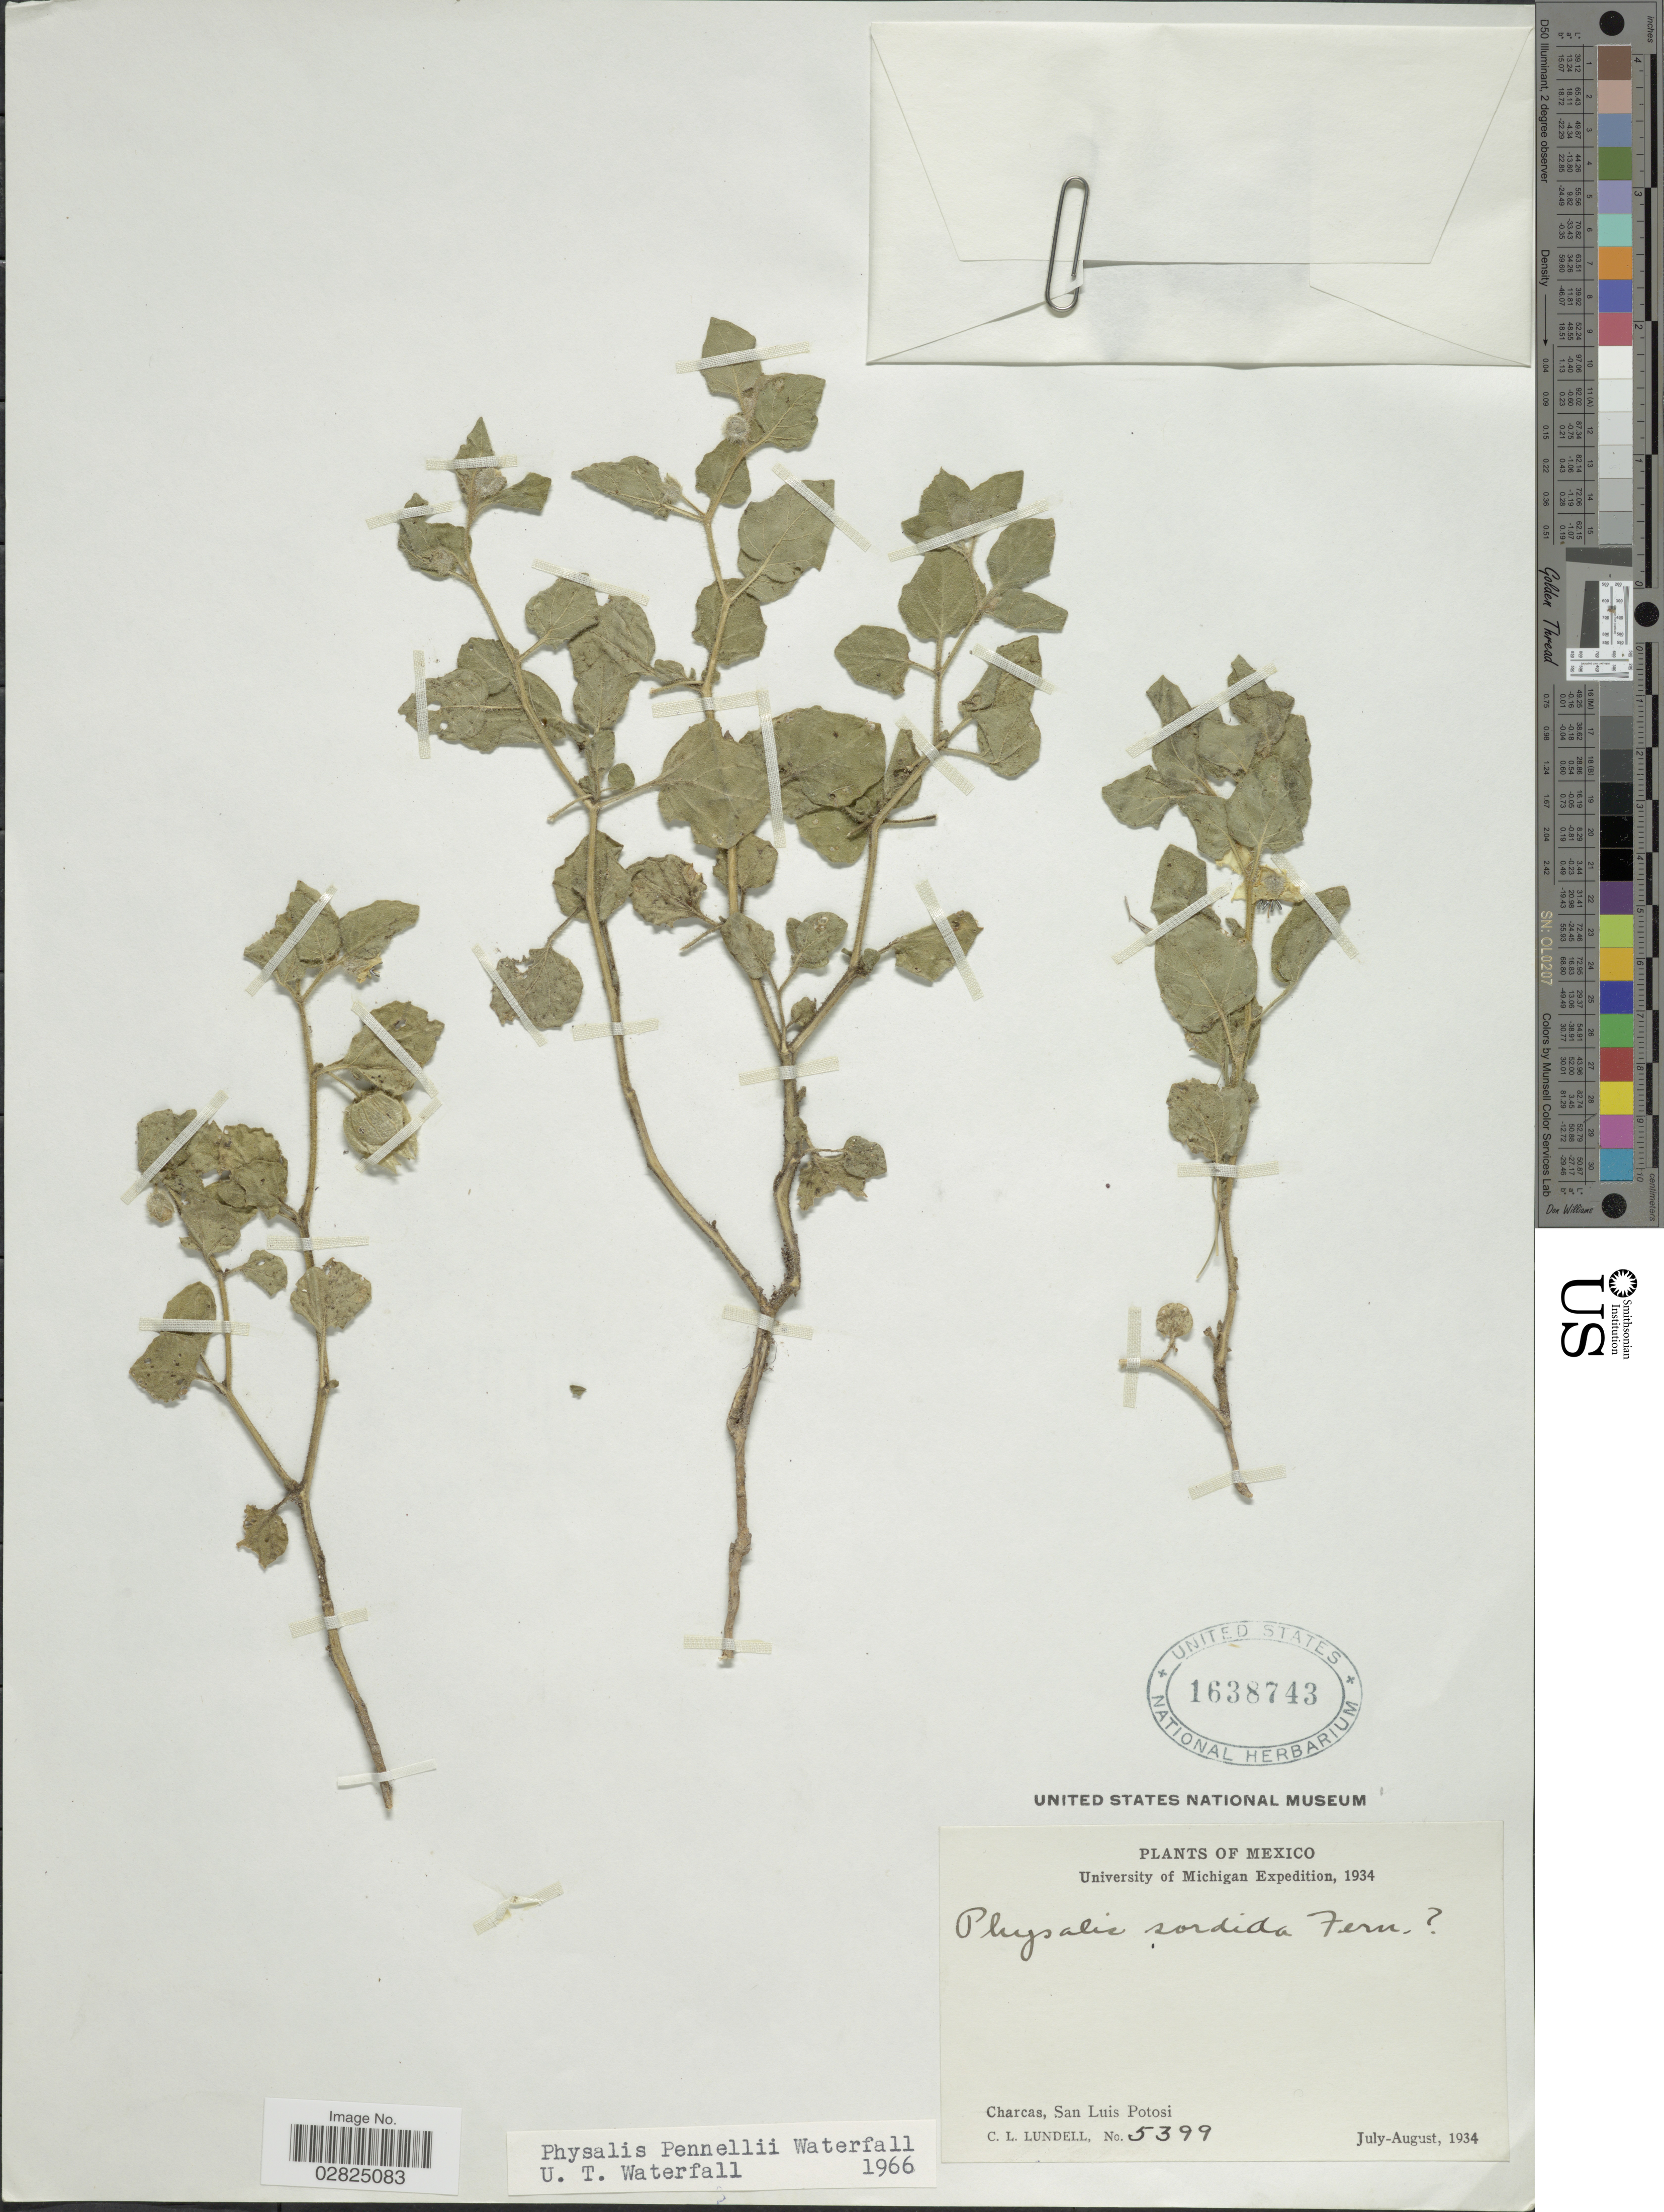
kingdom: Plantae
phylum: Tracheophyta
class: Magnoliopsida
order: Solanales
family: Solanaceae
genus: Physalis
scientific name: Physalis pennellii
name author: Waterf.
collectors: C. L. Lundell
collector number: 5399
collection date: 1934-07/1934-08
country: Mexico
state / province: San Luis Potosí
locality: Charcas.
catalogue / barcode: US 1638743